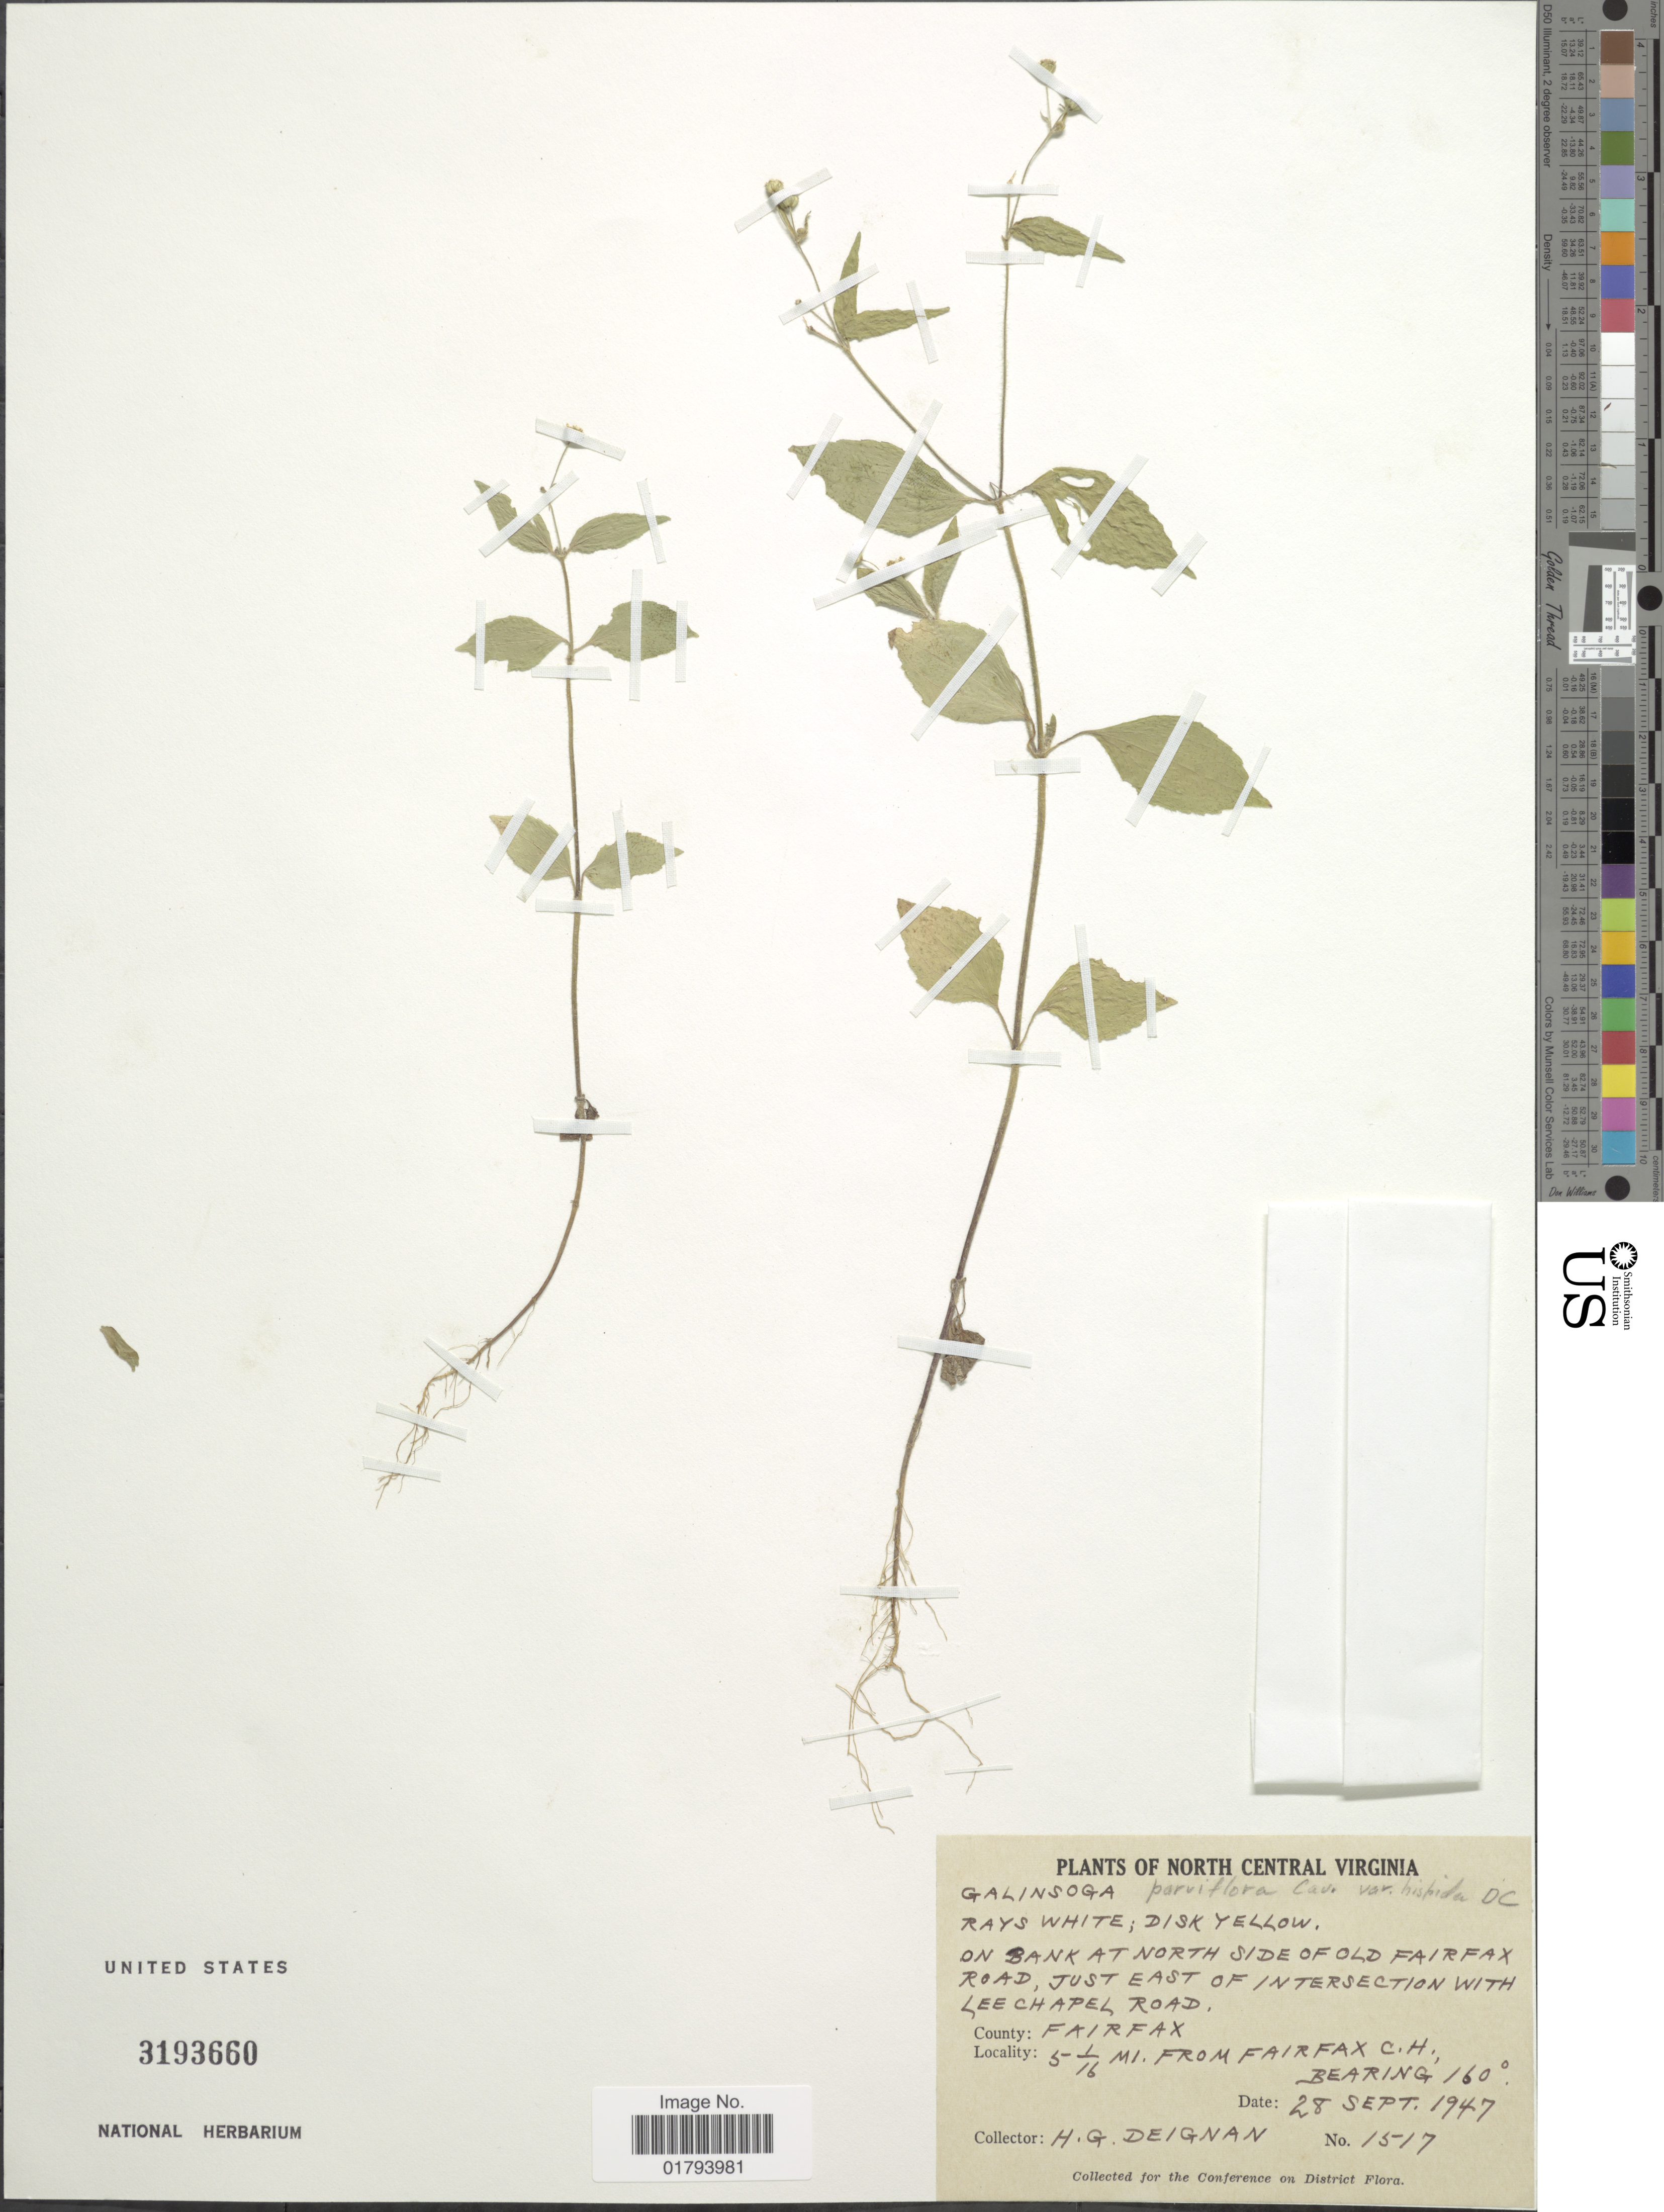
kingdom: Plantae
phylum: Tracheophyta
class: Magnoliopsida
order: Asterales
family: Asteraceae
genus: Galinsoga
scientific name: Galinsoga parviflora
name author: Cav.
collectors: H. Deignan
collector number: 1517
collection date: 1947-09-28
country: United States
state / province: Virginia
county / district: Fairfax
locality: North Central Virginia, on banks at north side of old Fairfax road, just east of intersection with Leechapel Road, County Fairfax, 5 1/16 mi from Fairfax c.h. Bearing 160 °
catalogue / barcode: US 3193660